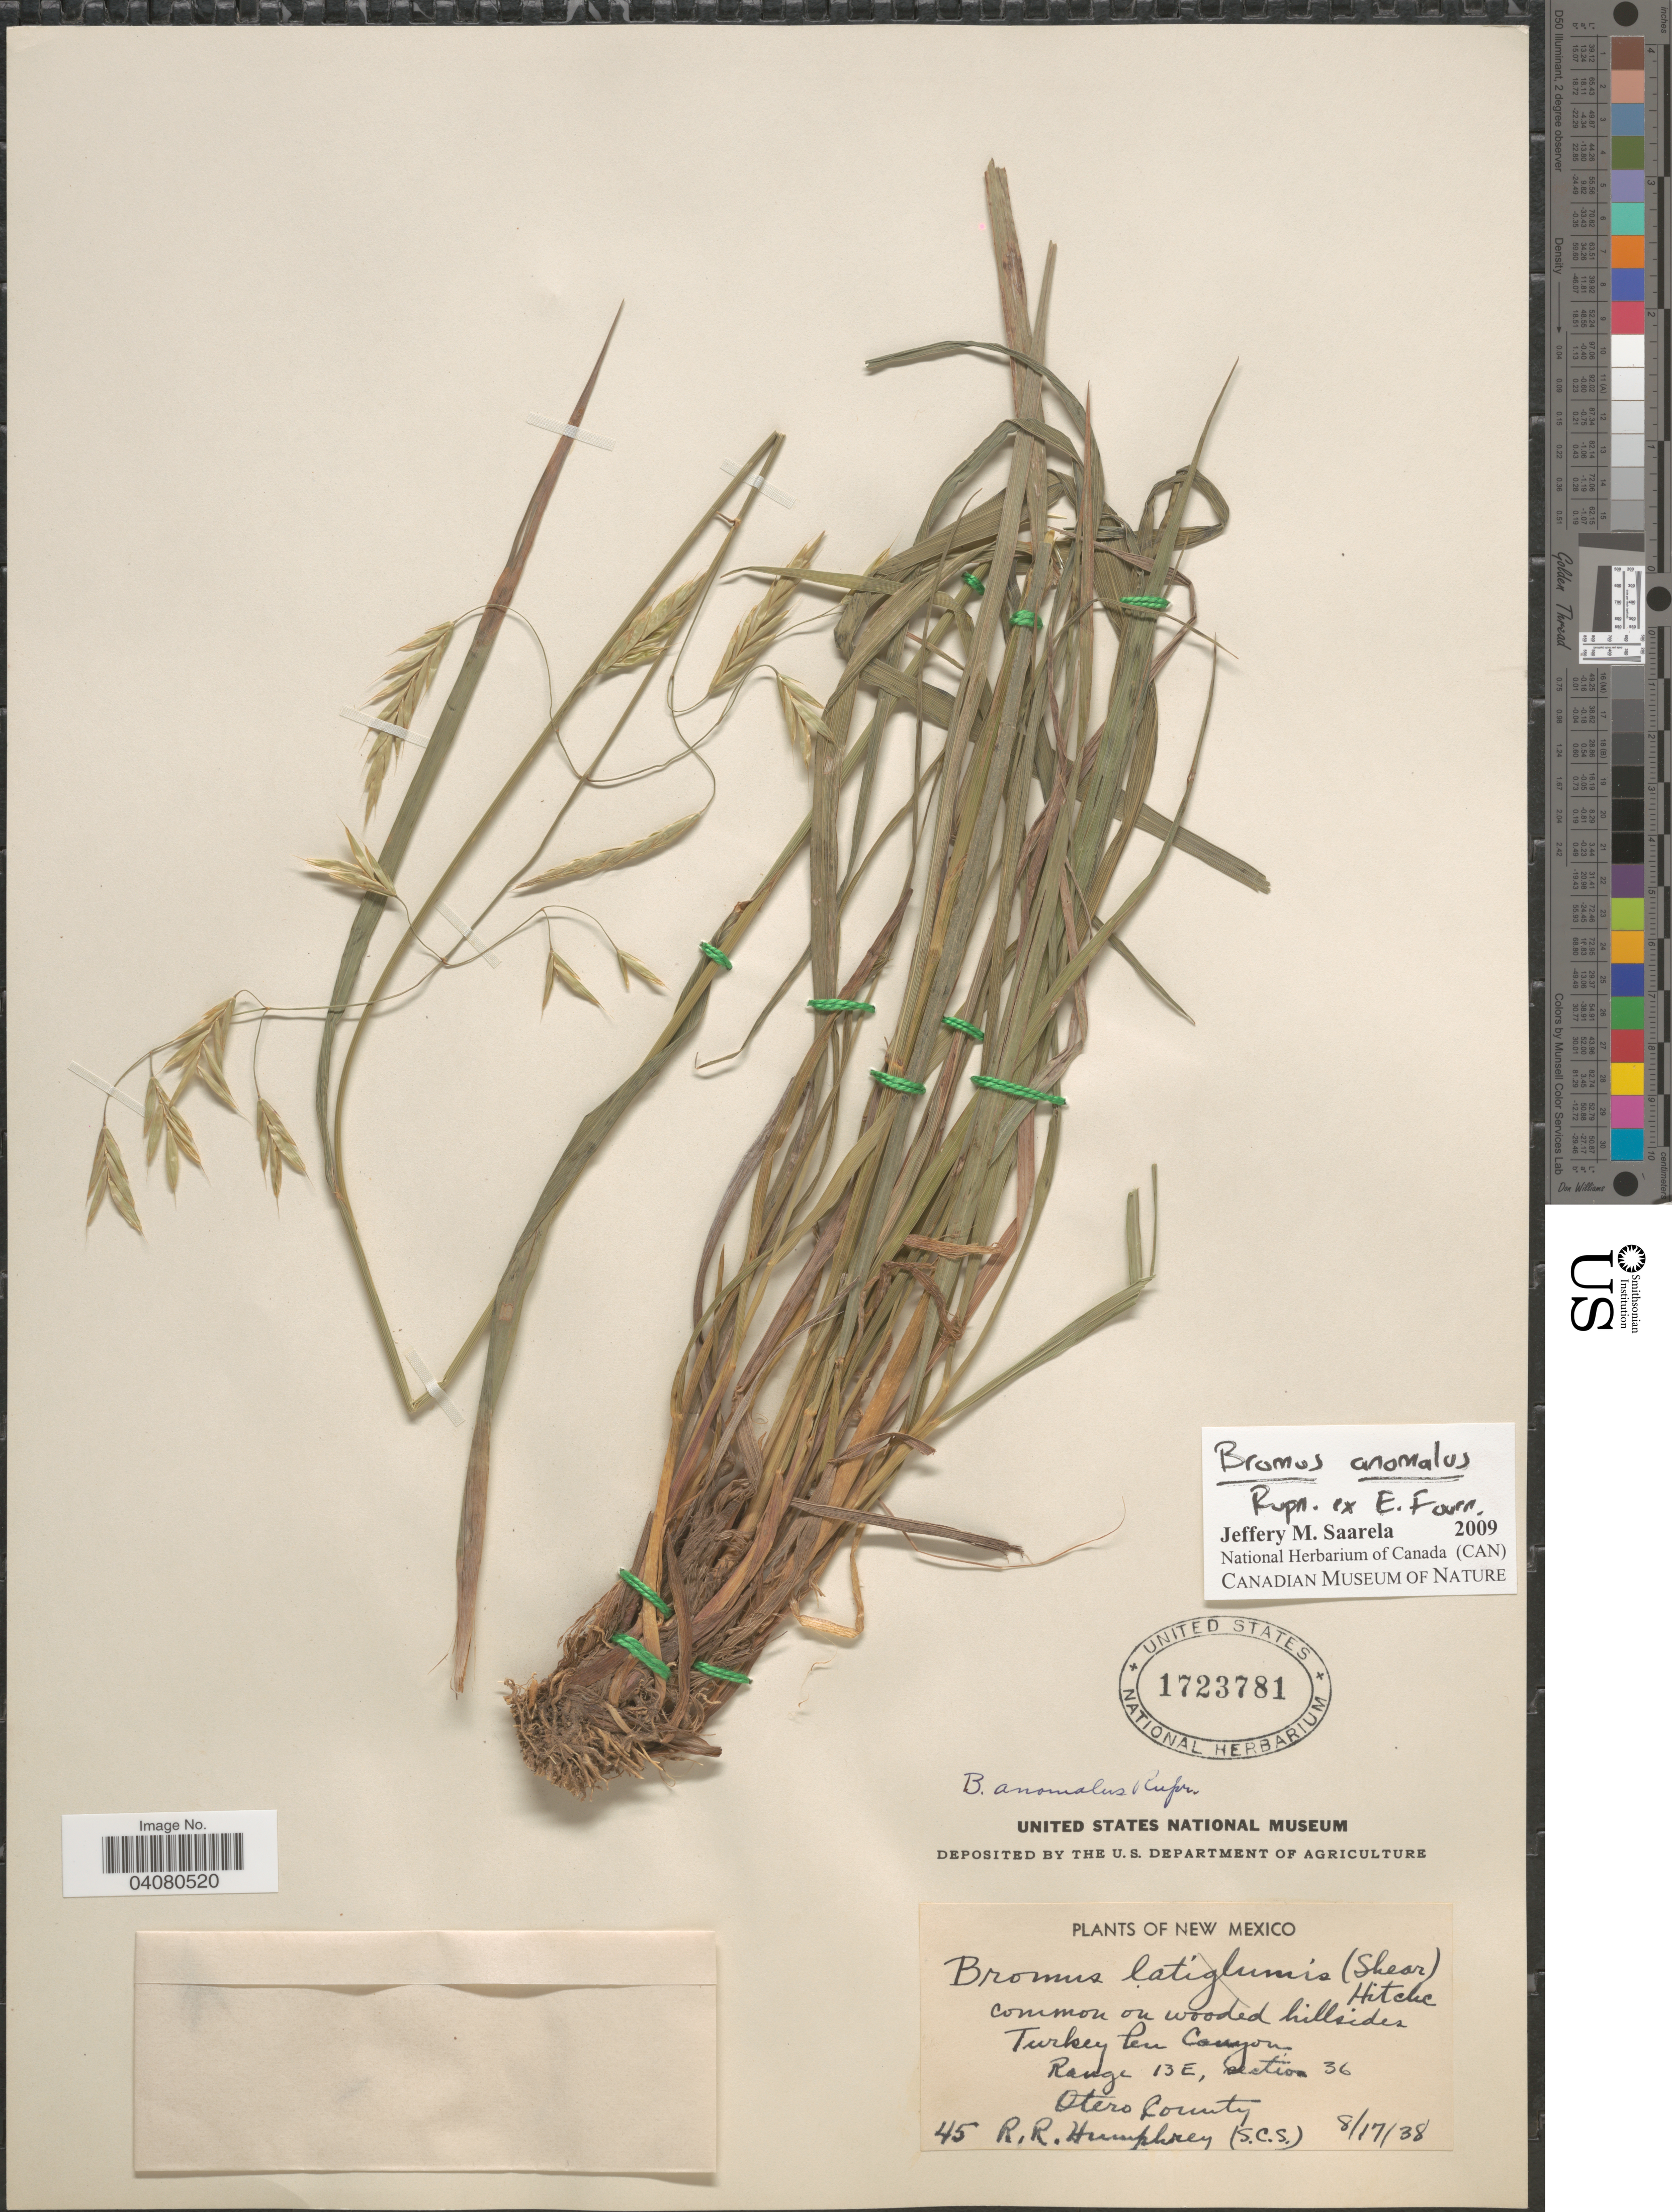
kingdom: Plantae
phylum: Tracheophyta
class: Liliopsida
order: Poales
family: Poaceae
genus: Bromus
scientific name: Bromus anomalus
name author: Rupr. ex E. Fourn.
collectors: R. Humphrey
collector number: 45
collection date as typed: Transcribed d/m/y: 17/8/38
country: United States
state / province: New Mexico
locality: Common on wooded hillsides Turkey Pen Canyon Range 13E, section 36. Otero County.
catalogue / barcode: US 1723781